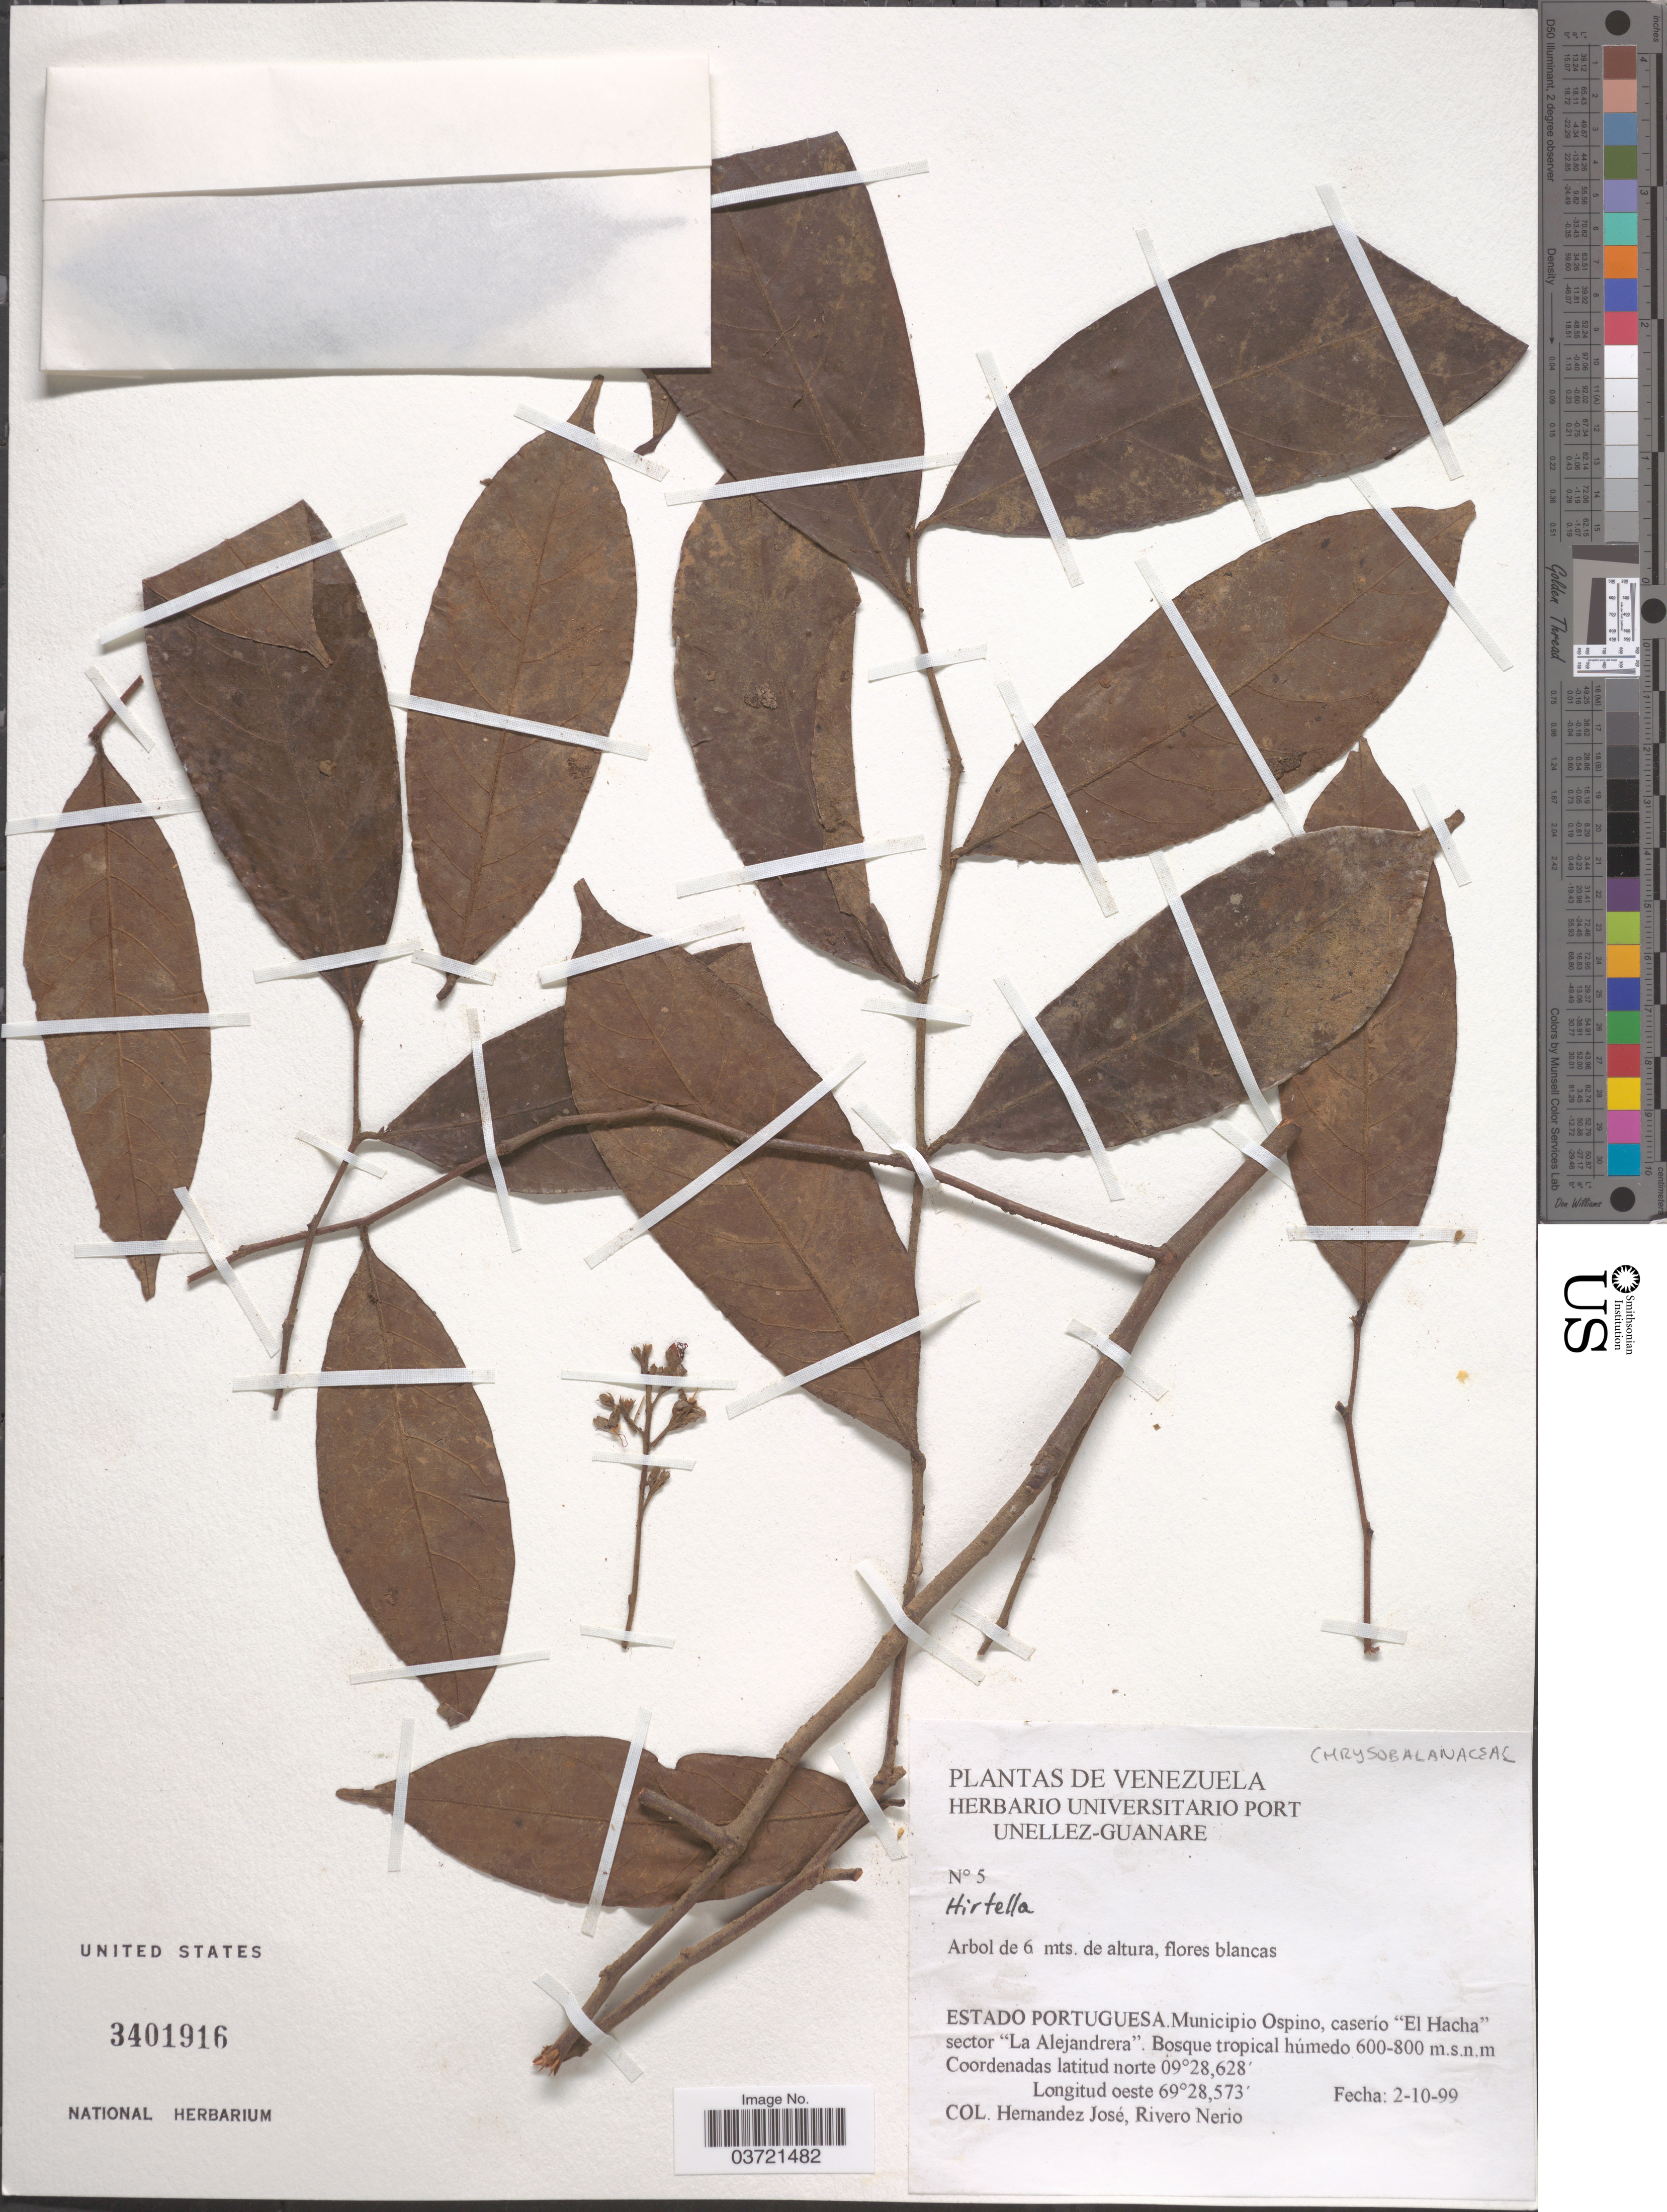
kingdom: Plantae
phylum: Tracheophyta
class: Magnoliopsida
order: Malpighiales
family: Chrysobalanaceae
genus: Hirtella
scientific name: Hirtella sp.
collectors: R. N. Hernandez Jose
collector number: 5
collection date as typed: Transcribed d/m/y: 2/10/99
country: Venezuela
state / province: Portuguesa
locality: Municipio Ospino, caserío "El Hacha" sector "La Alejandrera".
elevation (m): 600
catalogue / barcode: US 3401916